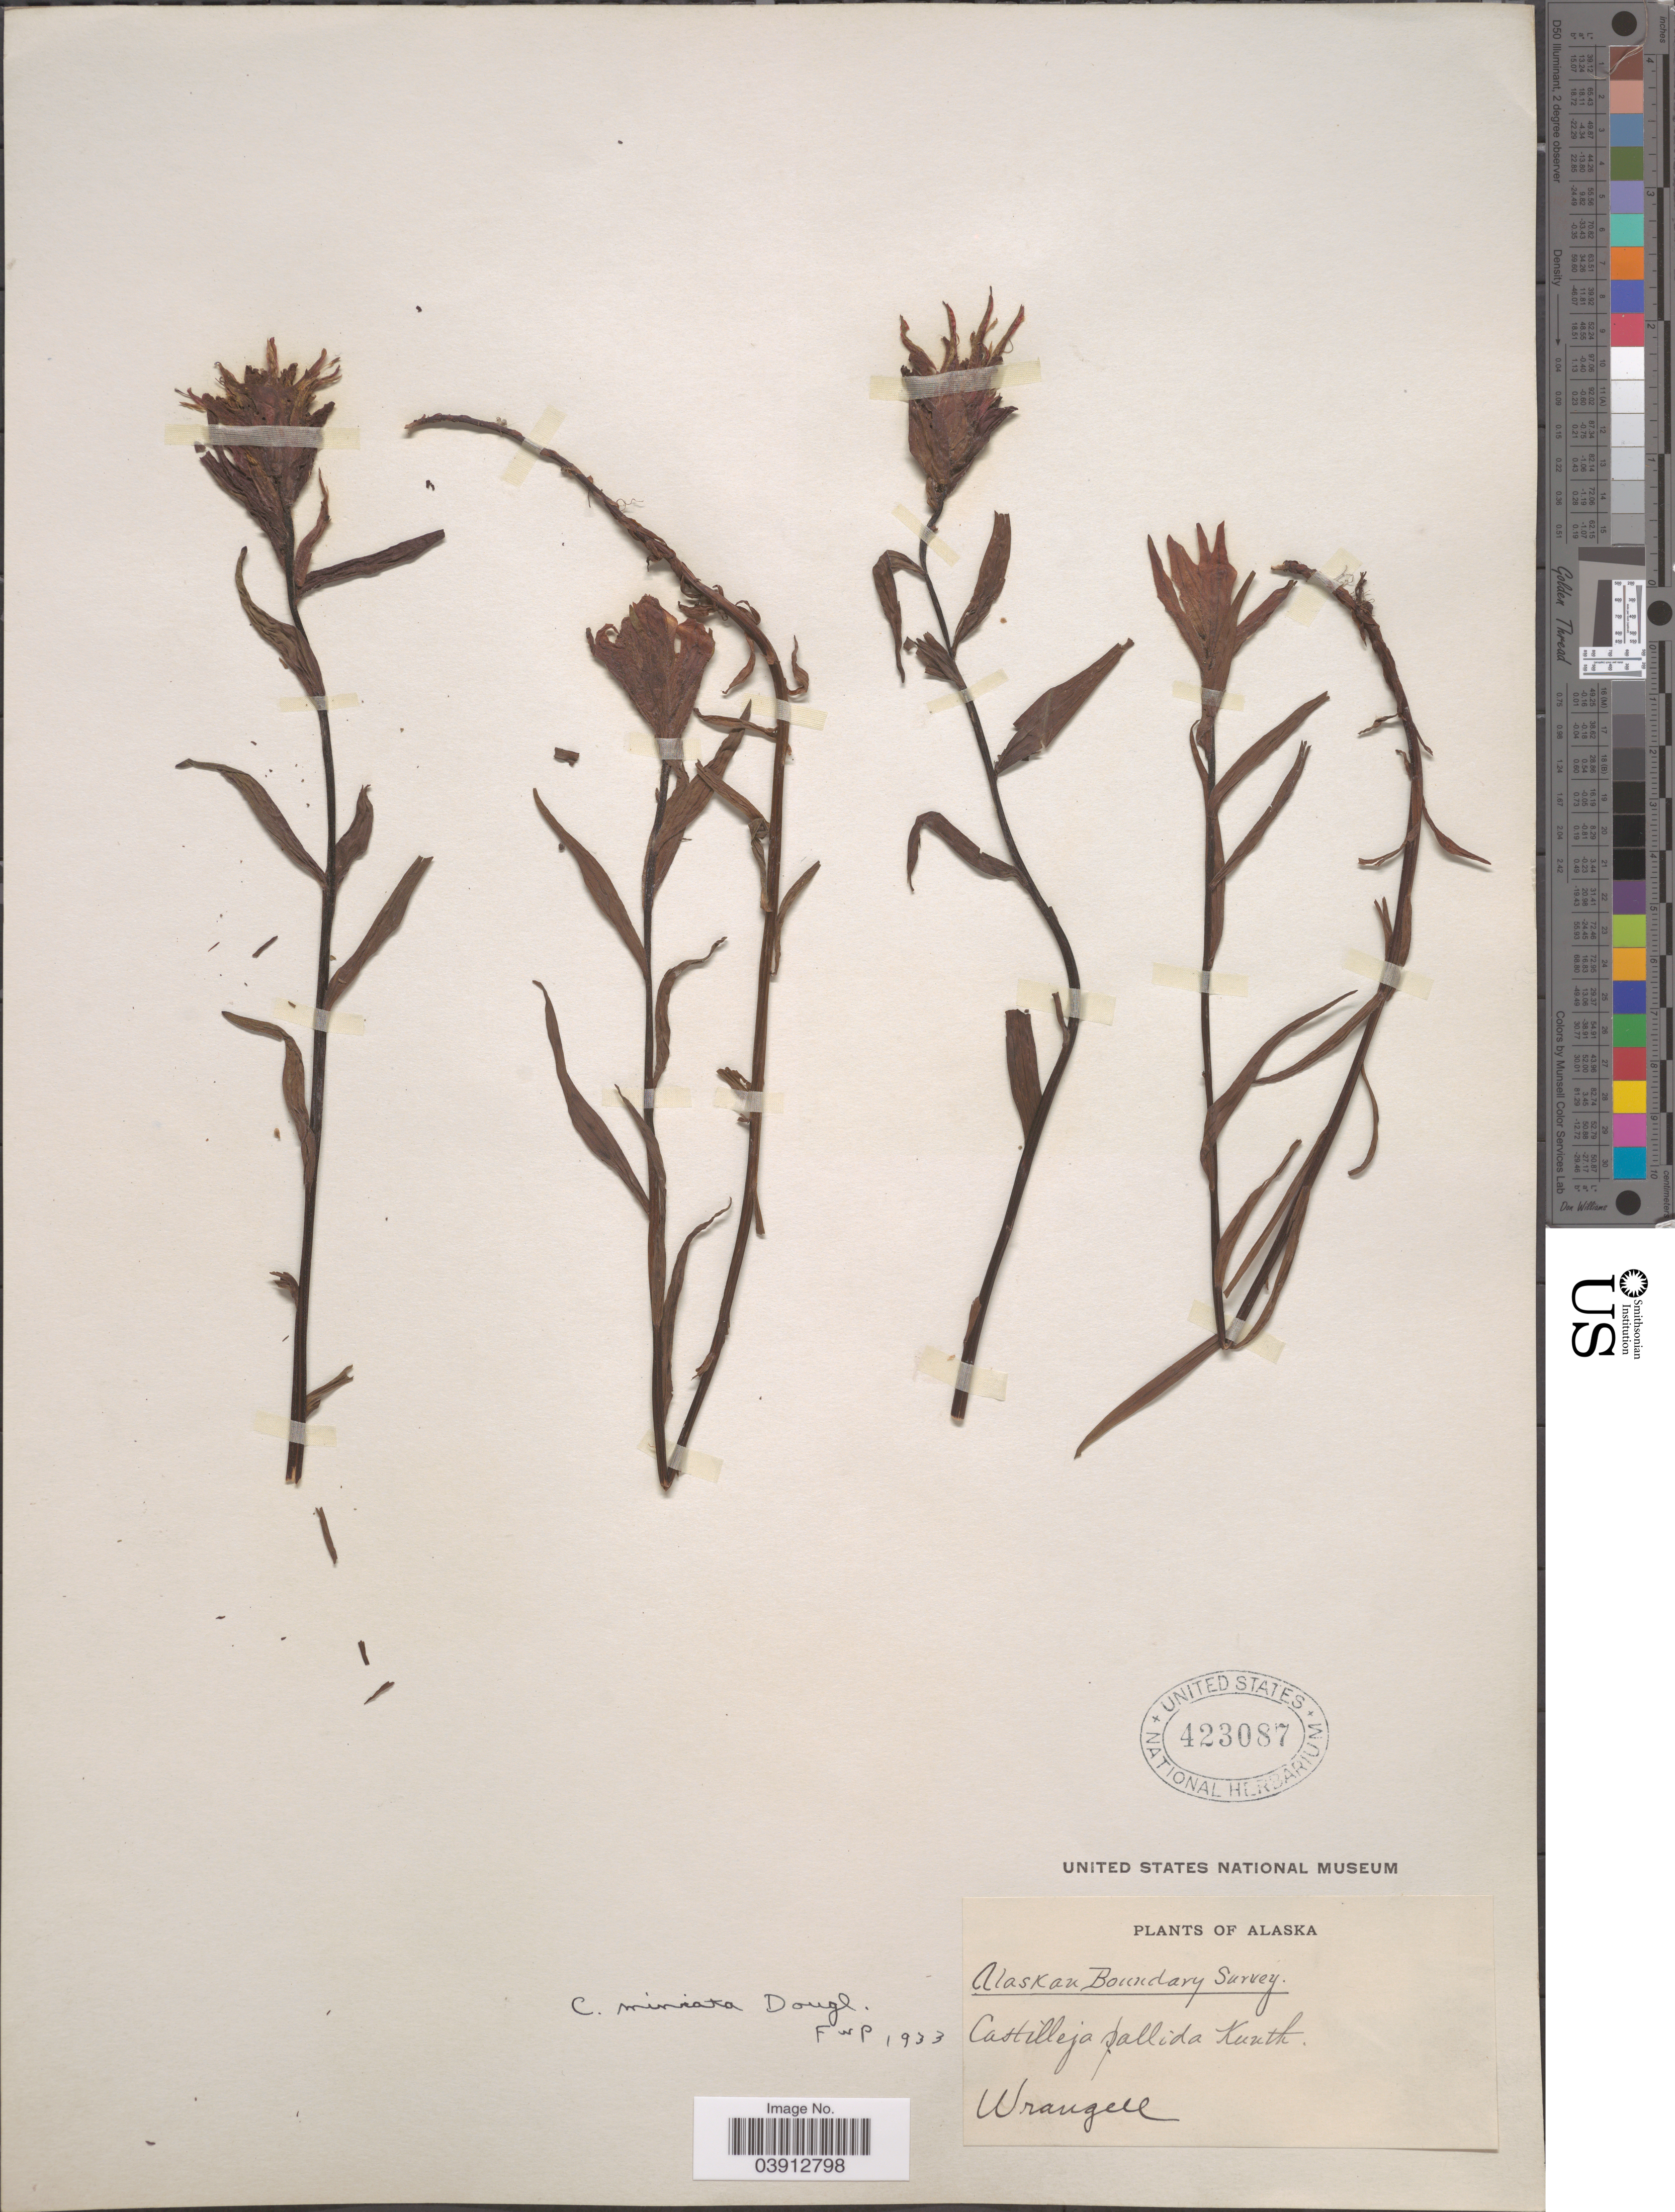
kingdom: Plantae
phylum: Tracheophyta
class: Magnoliopsida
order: Lamiales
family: Orobanchaceae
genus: Castilleja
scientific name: Castilleja miniata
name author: Douglas ex Hook.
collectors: Wrangell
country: United States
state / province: Alaska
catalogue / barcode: US 423087